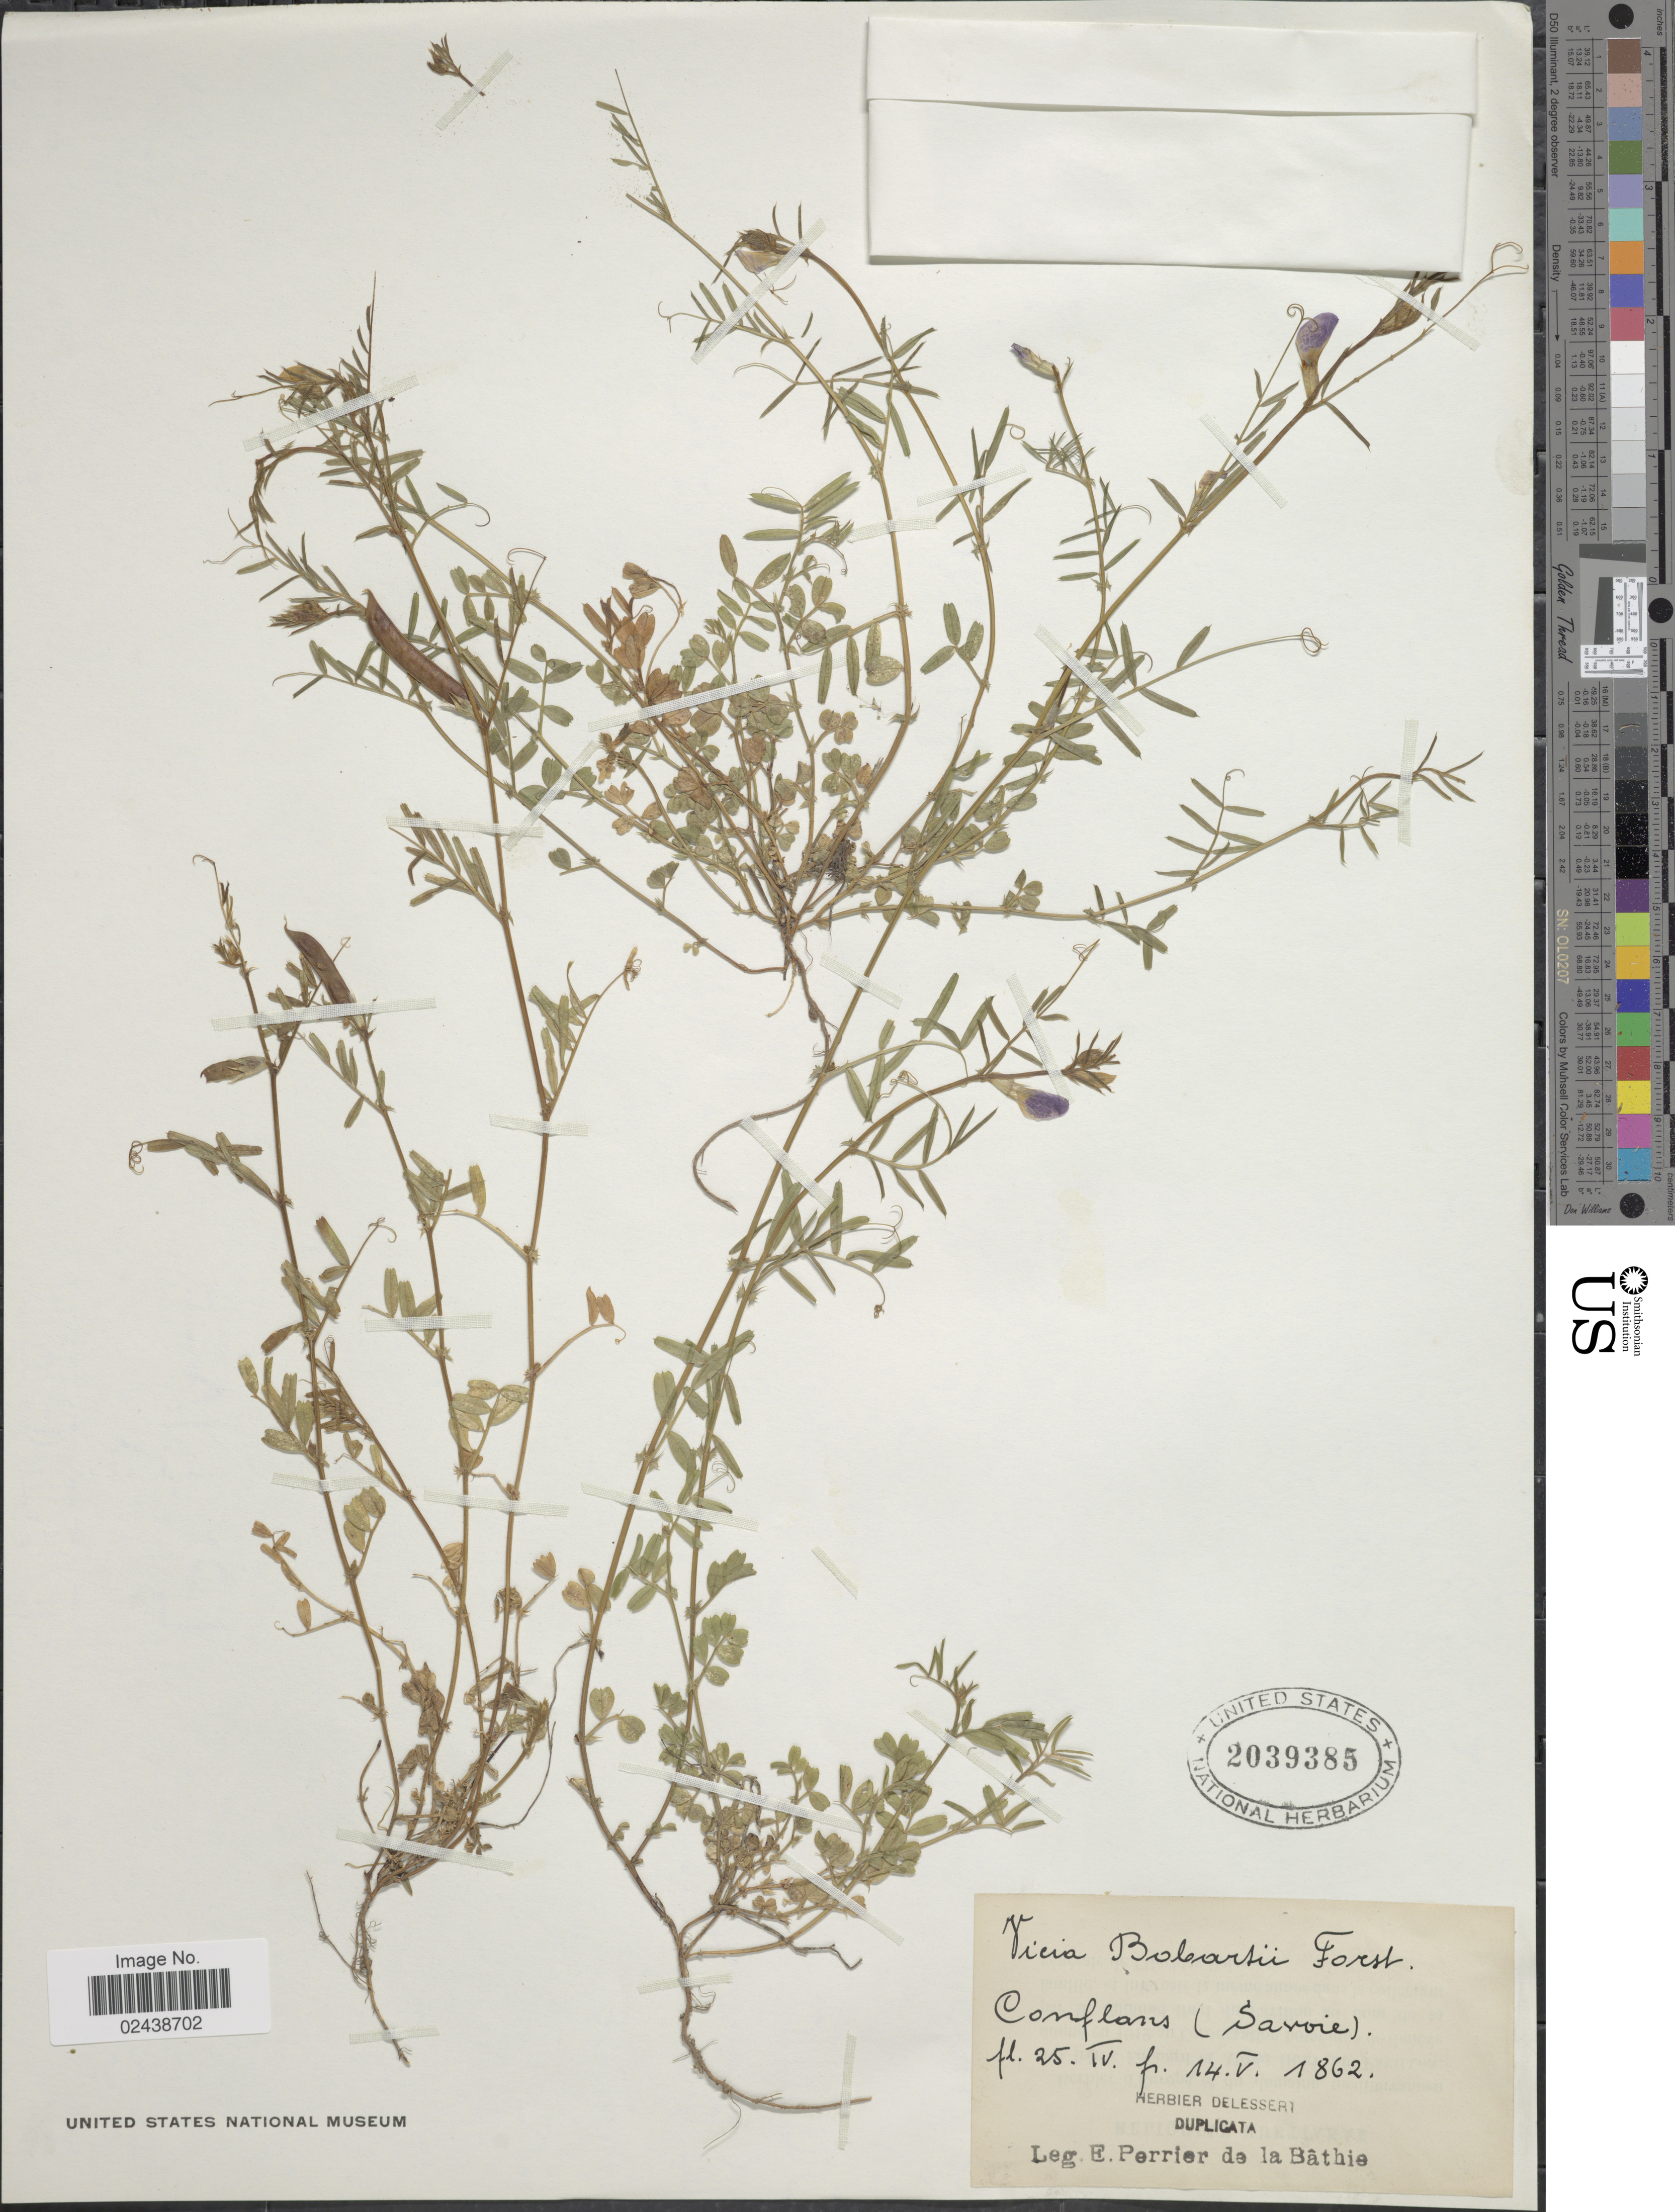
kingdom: Plantae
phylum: Tracheophyta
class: Magnoliopsida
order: Fabales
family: Fabaceae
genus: Vicia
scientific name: Vicia bobartii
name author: E. Forst.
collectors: E. Perrier de la Bâthie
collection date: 1862-04-25/1862-05-14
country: France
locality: Conflans (Saroie)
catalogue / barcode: US 2039385